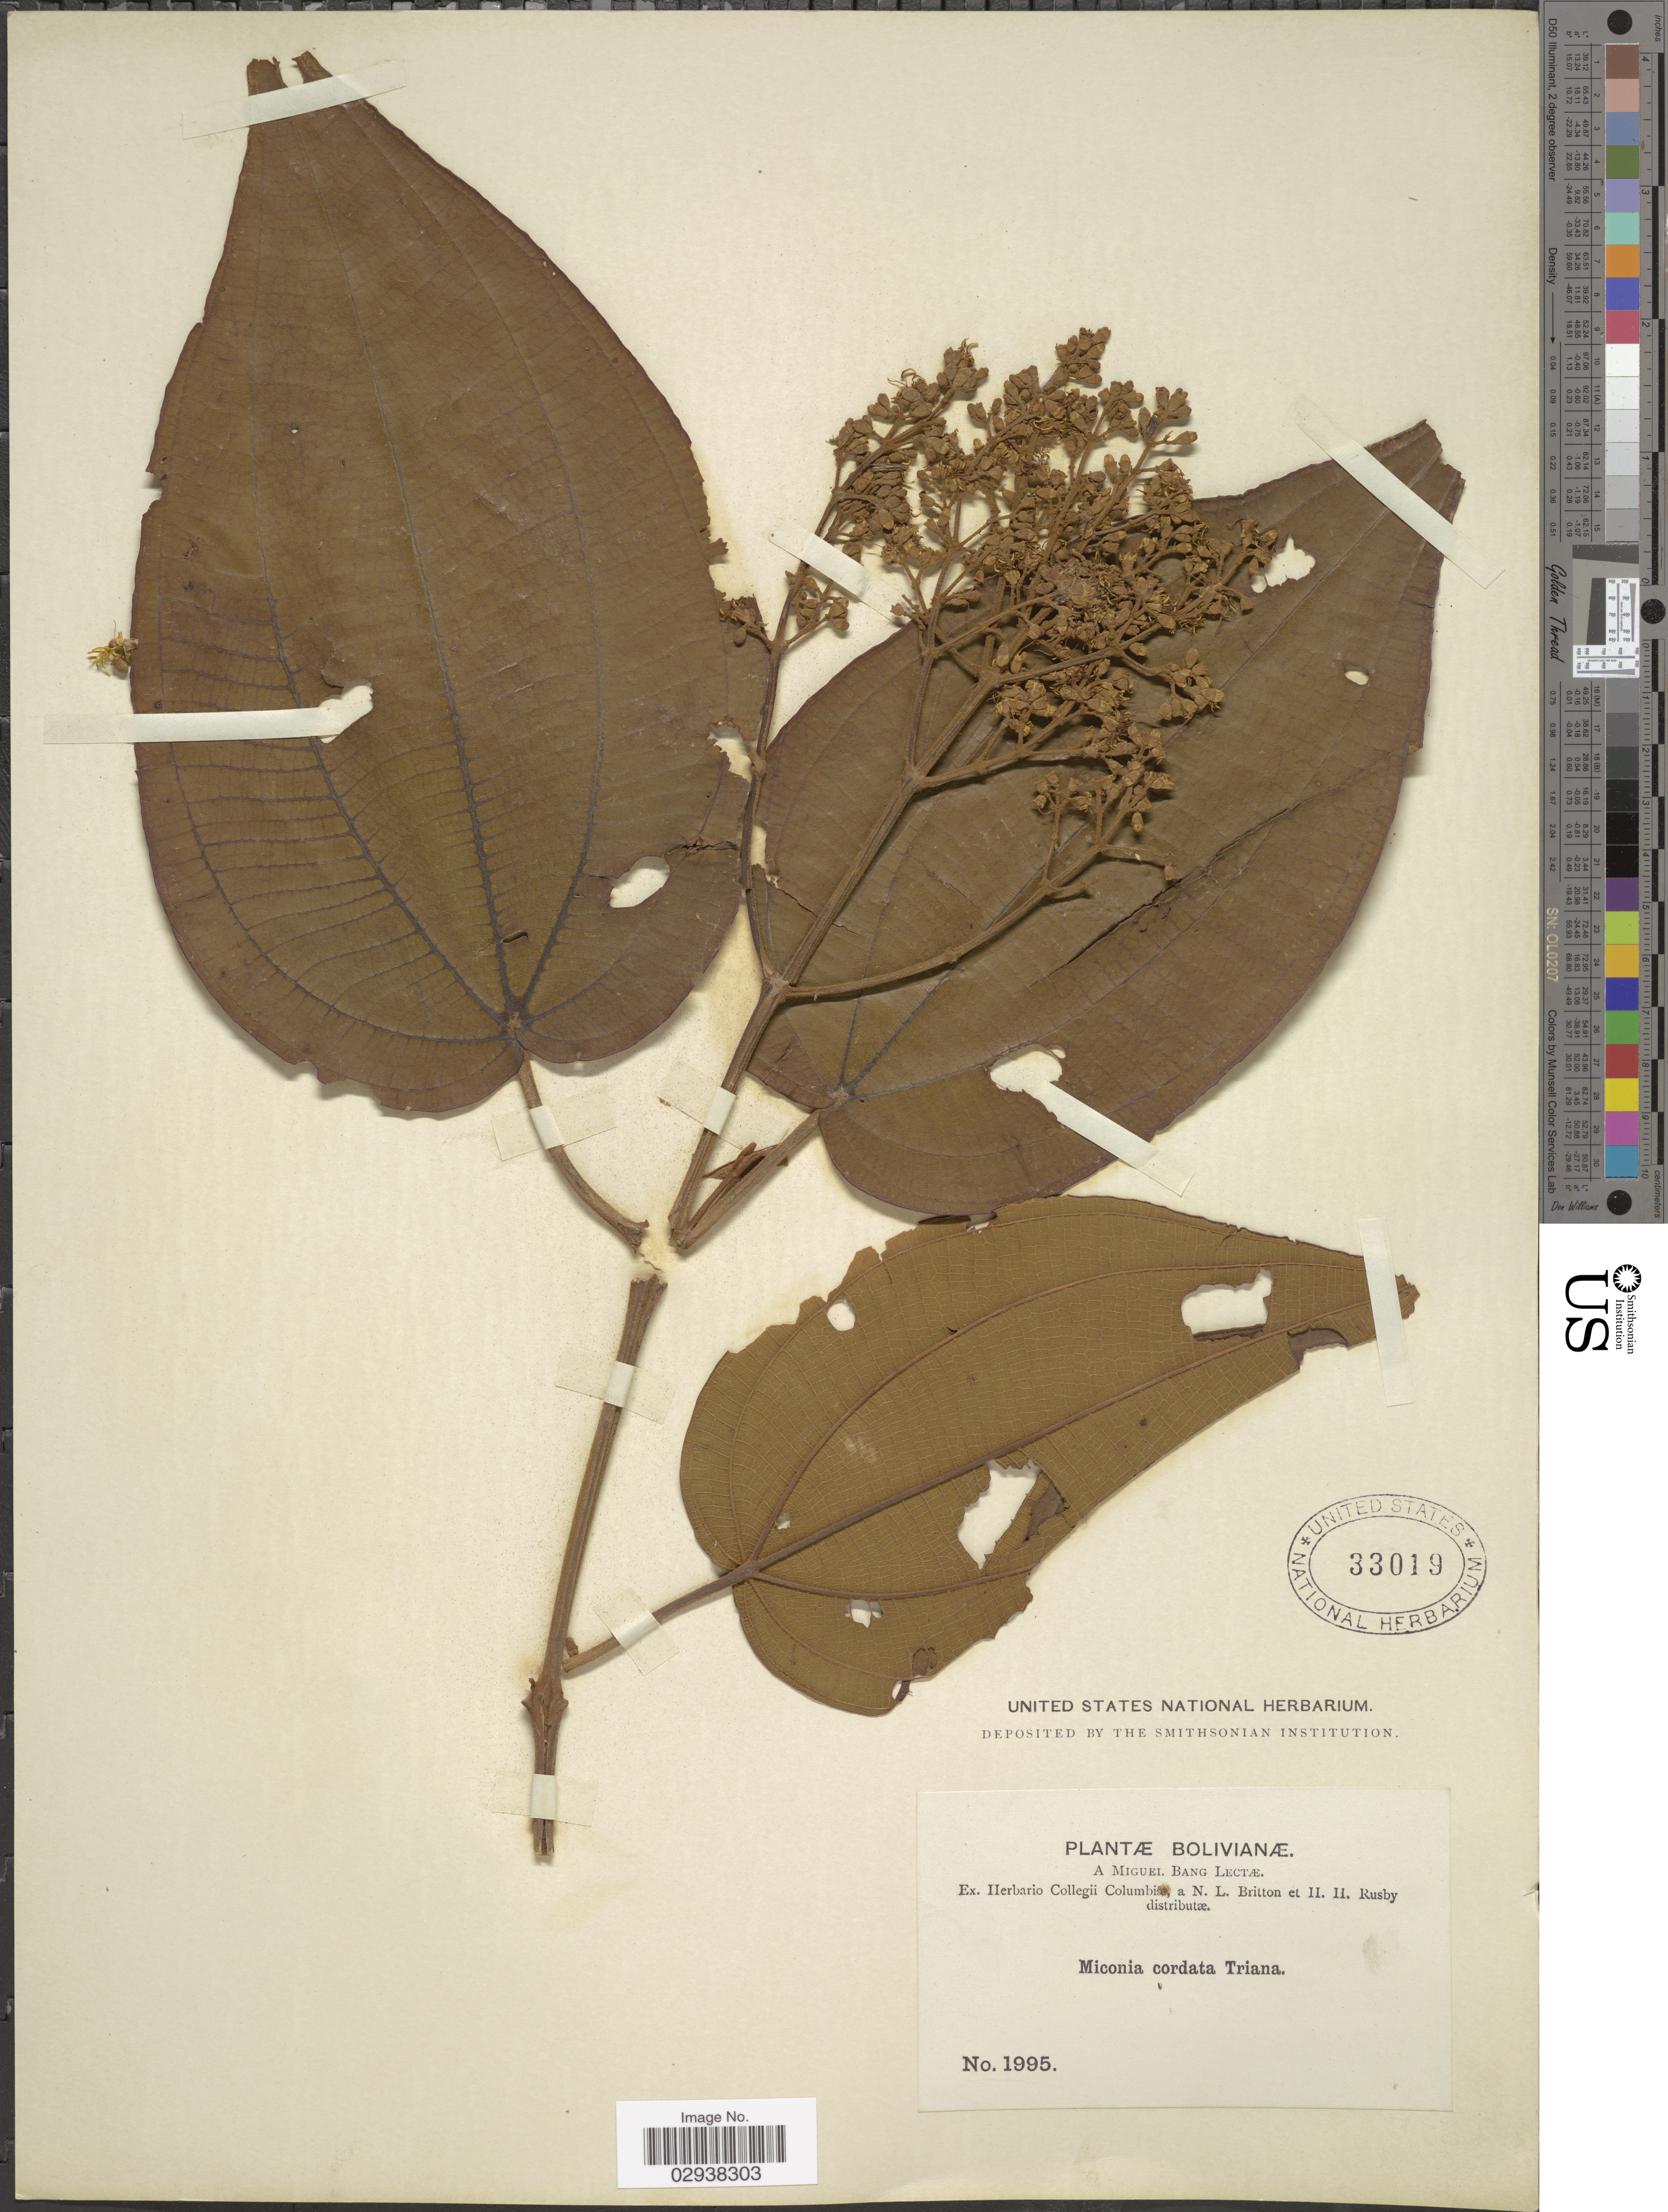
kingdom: Plantae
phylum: Tracheophyta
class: Magnoliopsida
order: Myrtales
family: Melastomataceae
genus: Miconia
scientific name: Miconia cordata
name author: Triana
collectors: M. Bang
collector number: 1995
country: Bolivia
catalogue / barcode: US 33019